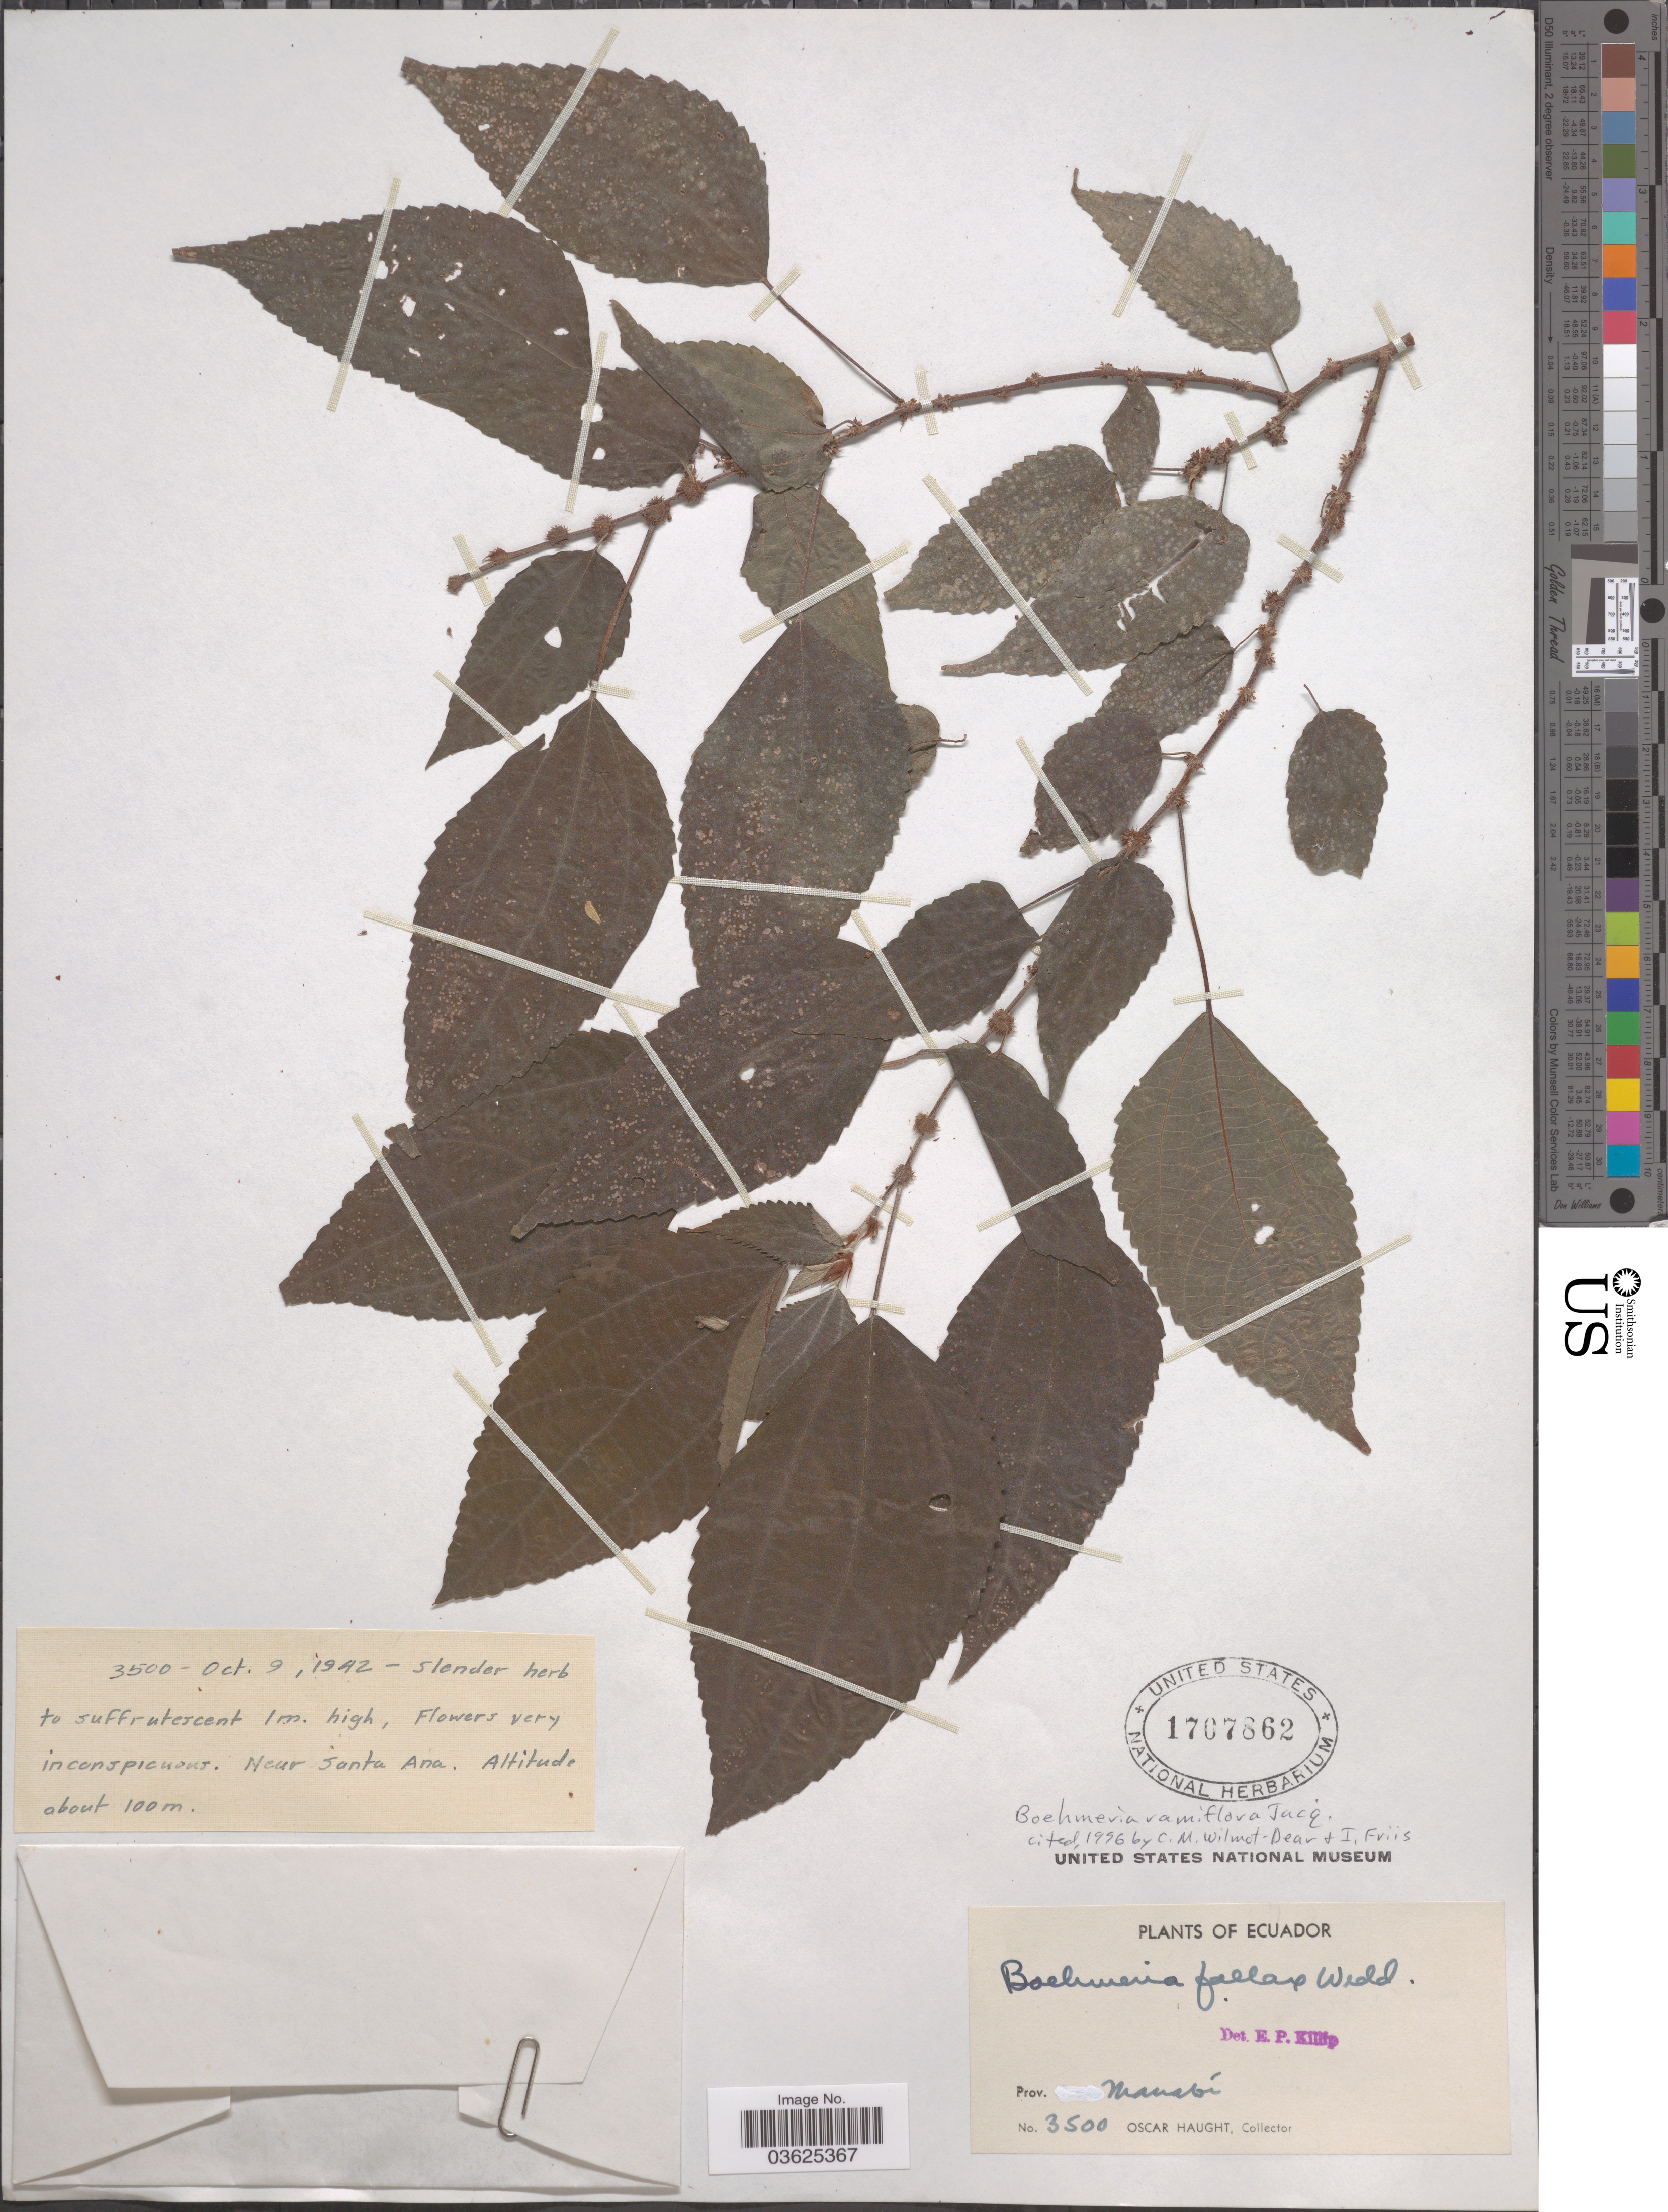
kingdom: Plantae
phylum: Tracheophyta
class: Magnoliopsida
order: Rosales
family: Urticaceae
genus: Boehmeria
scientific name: Boehmeria ramiflora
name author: Jacq.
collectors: O. Haught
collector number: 3500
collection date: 1942-10-09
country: Ecuador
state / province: Manabí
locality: Near Santa Ana.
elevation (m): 100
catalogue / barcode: US 1707862